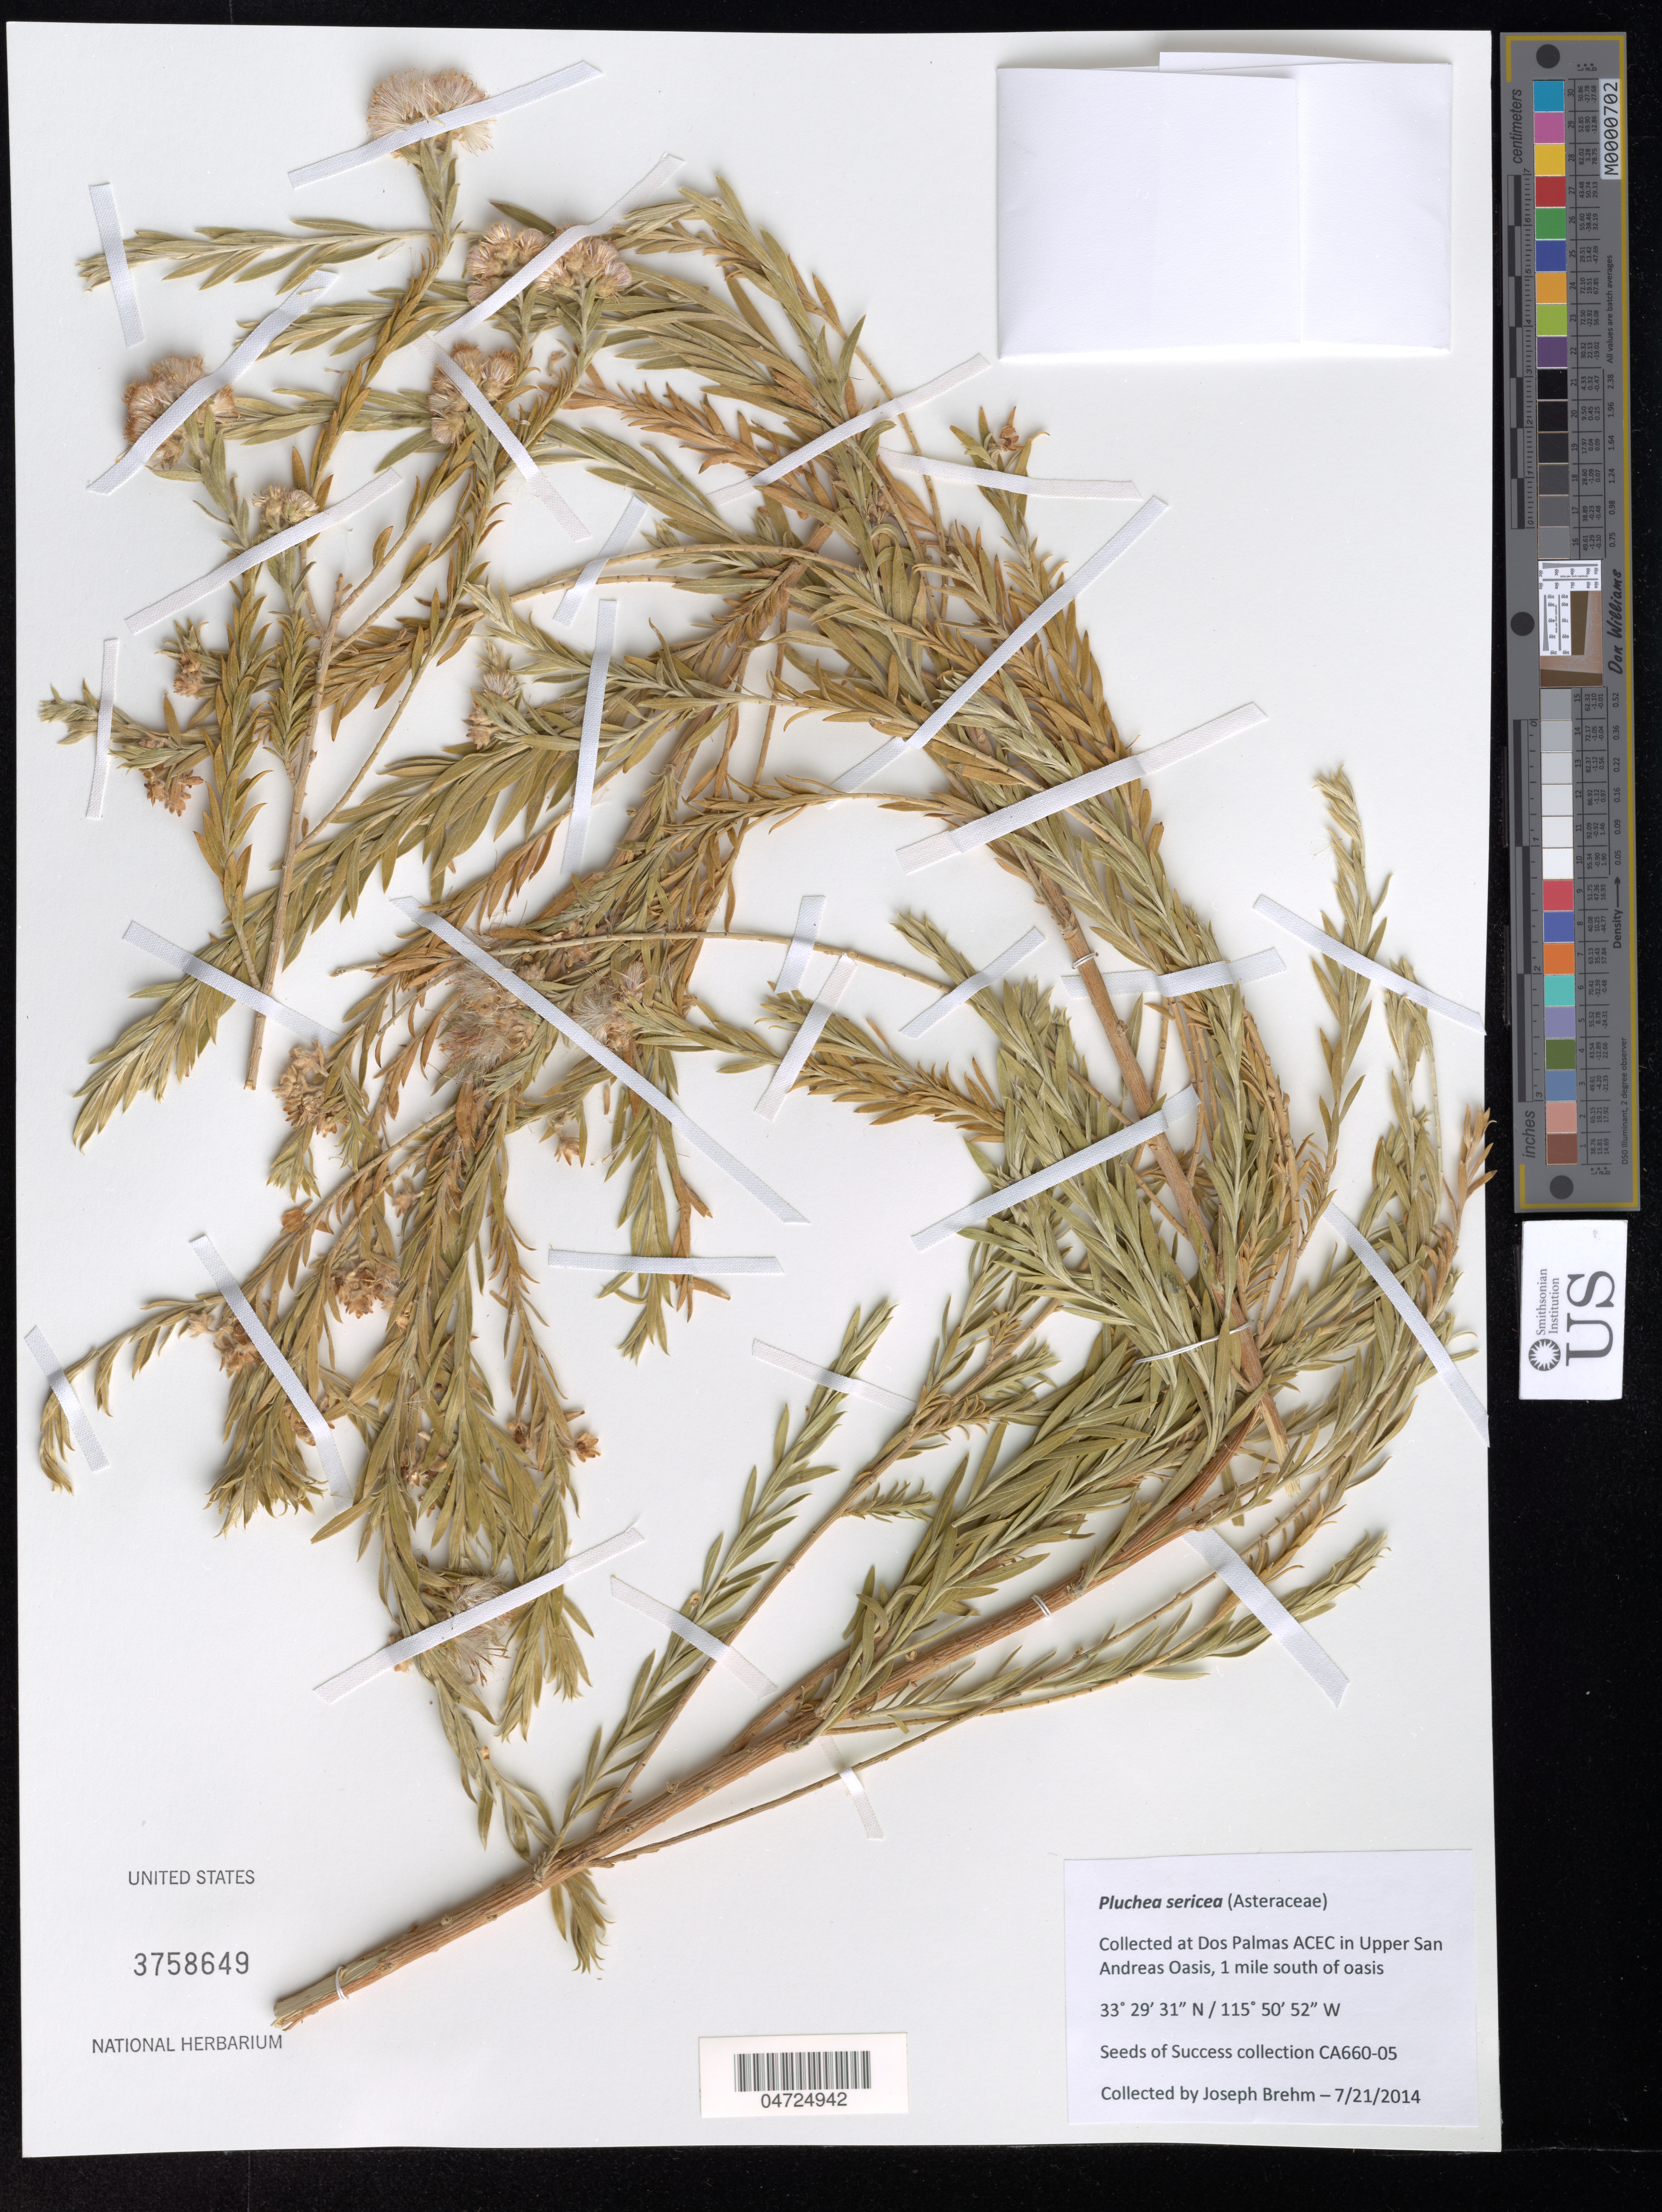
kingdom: Plantae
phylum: Tracheophyta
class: Magnoliopsida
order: Asterales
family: Asteraceae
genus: Pluchea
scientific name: Pluchea sericea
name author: (Nutt.) Coville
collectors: J. Brehm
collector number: CA660-05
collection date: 2014-07-21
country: United States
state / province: California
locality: Collected at Dos Palmas ACEC in Upper San Andreas Oasis, 1 mile south of oasis.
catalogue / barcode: US 3758649